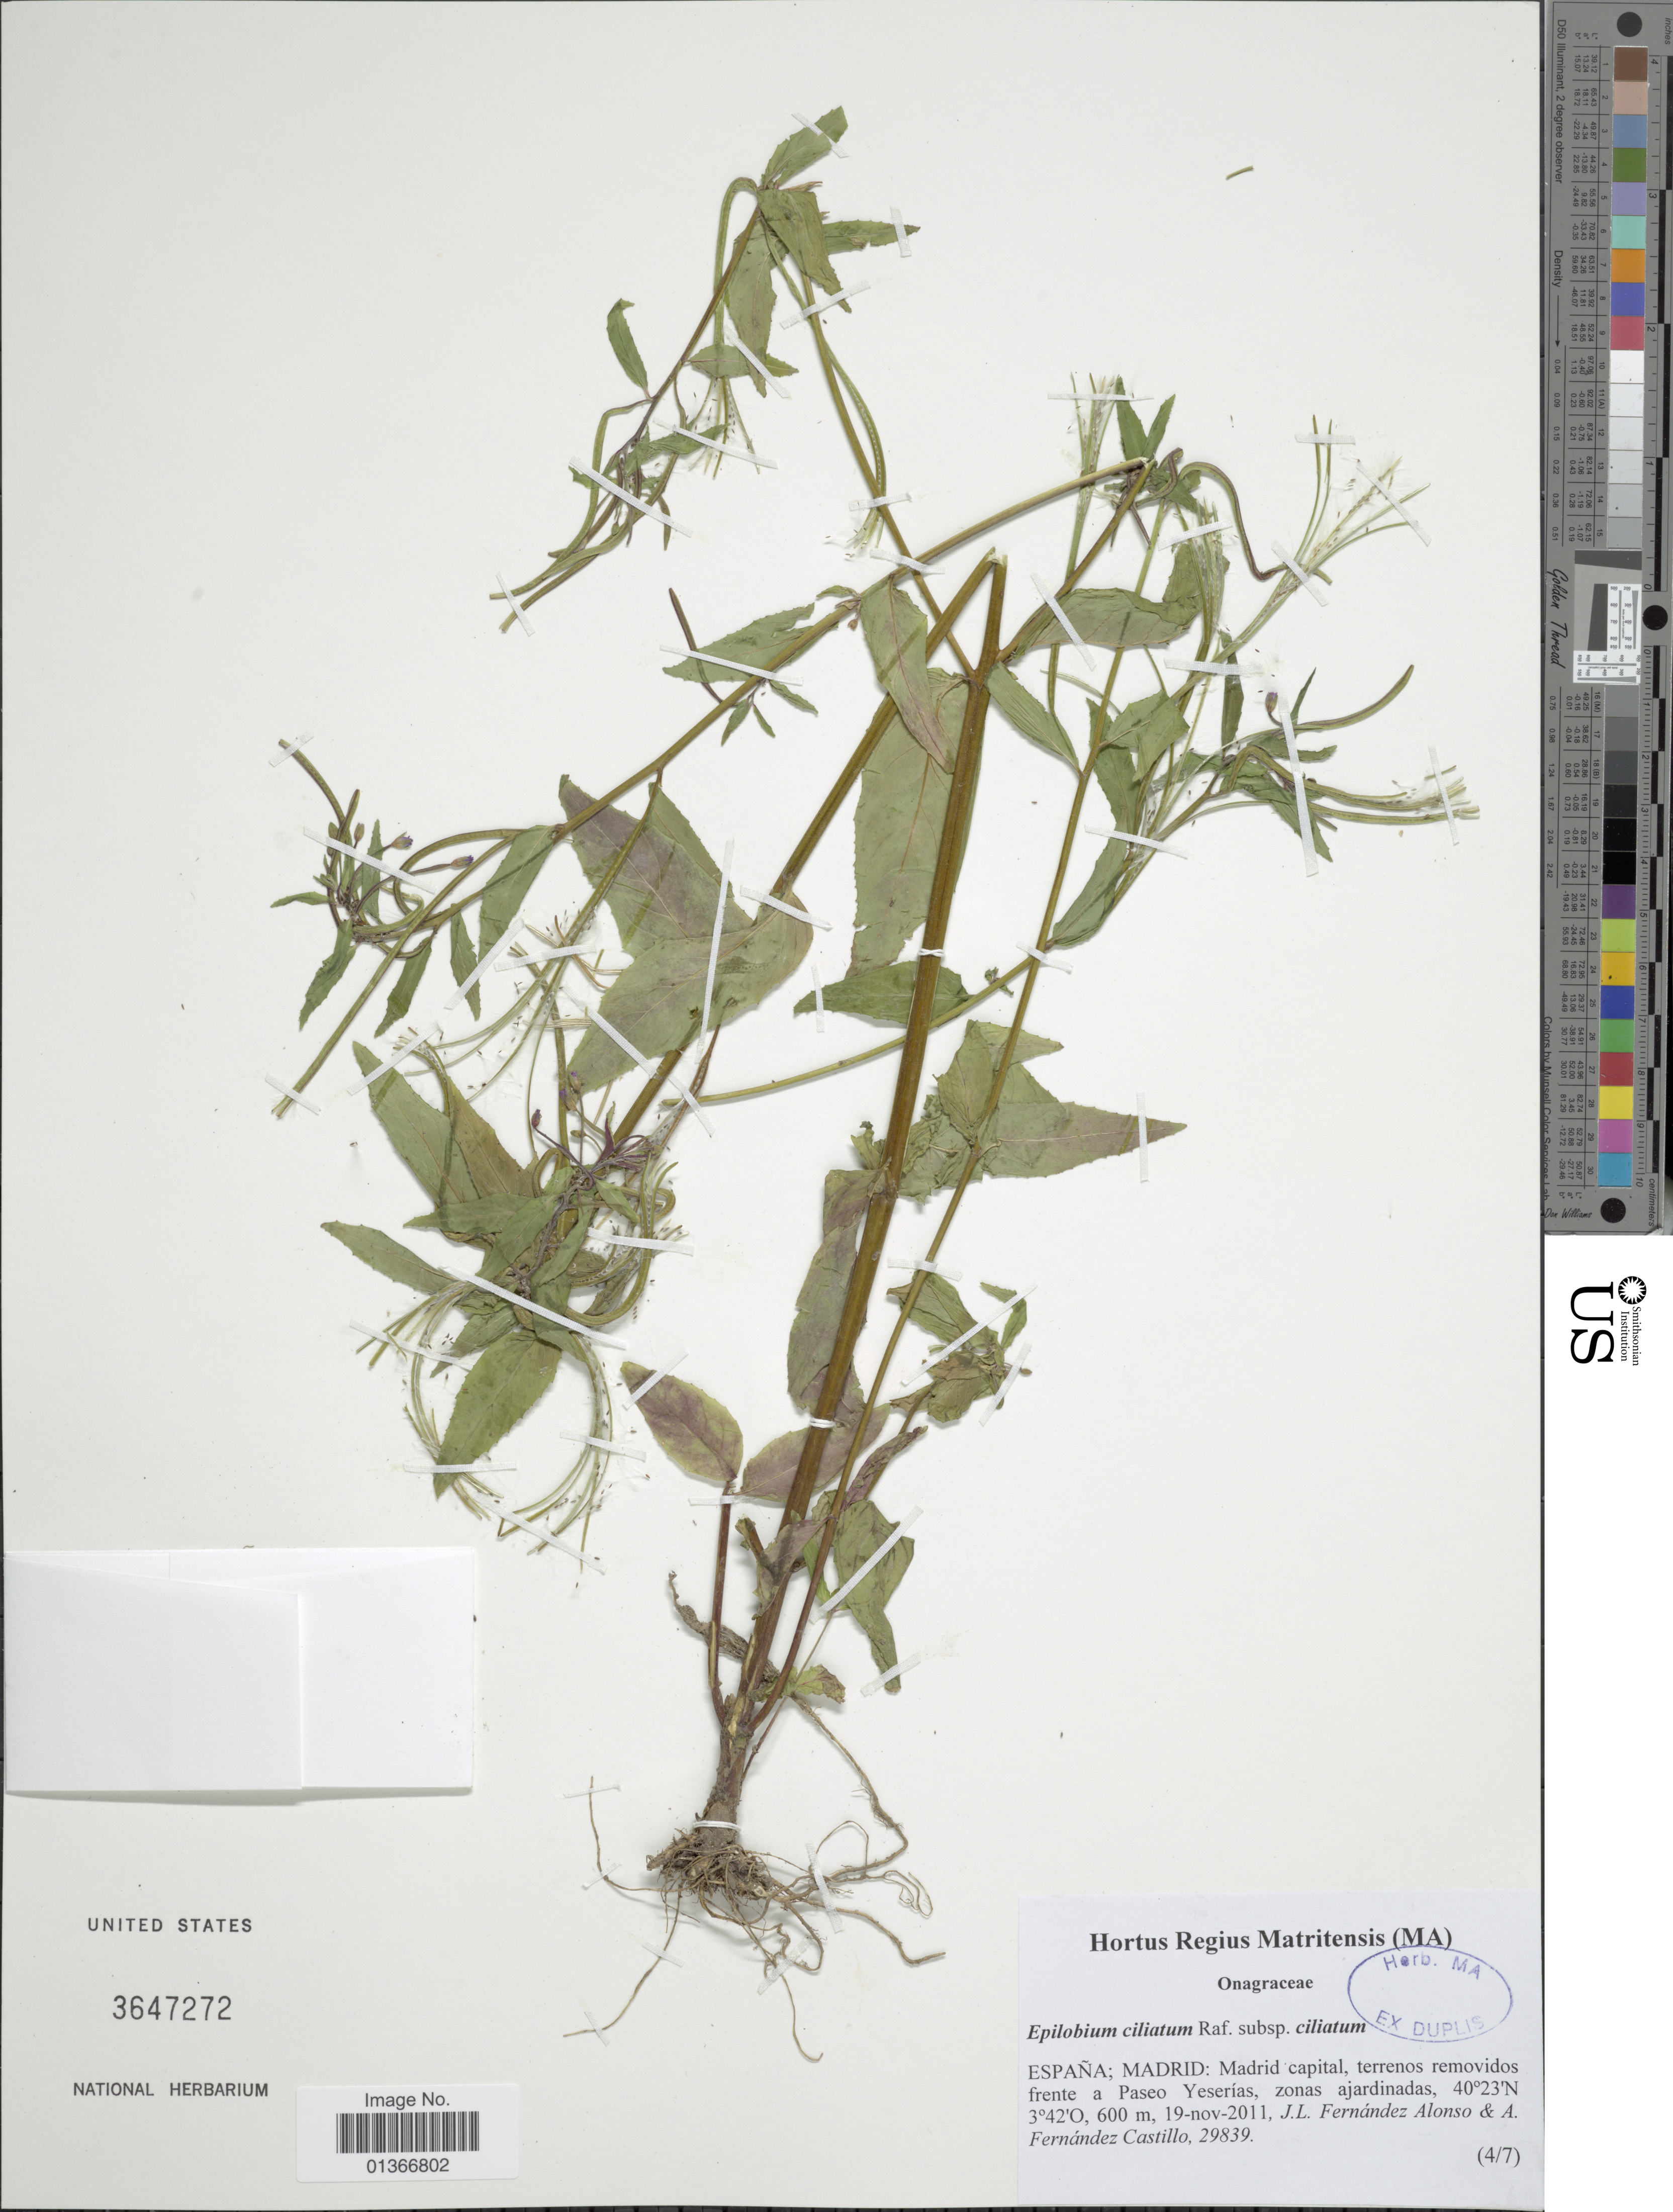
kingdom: Plantae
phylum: Tracheophyta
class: Magnoliopsida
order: Myrtales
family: Onagraceae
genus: Epilobium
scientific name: Epilobium ciliatum subsp. ciliatum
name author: Raf.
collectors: J. L. Fernández-Alonso & A. Fernández Castillo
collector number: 29839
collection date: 2011-11-19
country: Spain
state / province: Madrid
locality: Terrenos removidos frente a Paseo Yeserías, zonas ajardinadas.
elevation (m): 600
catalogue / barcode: US 3647272